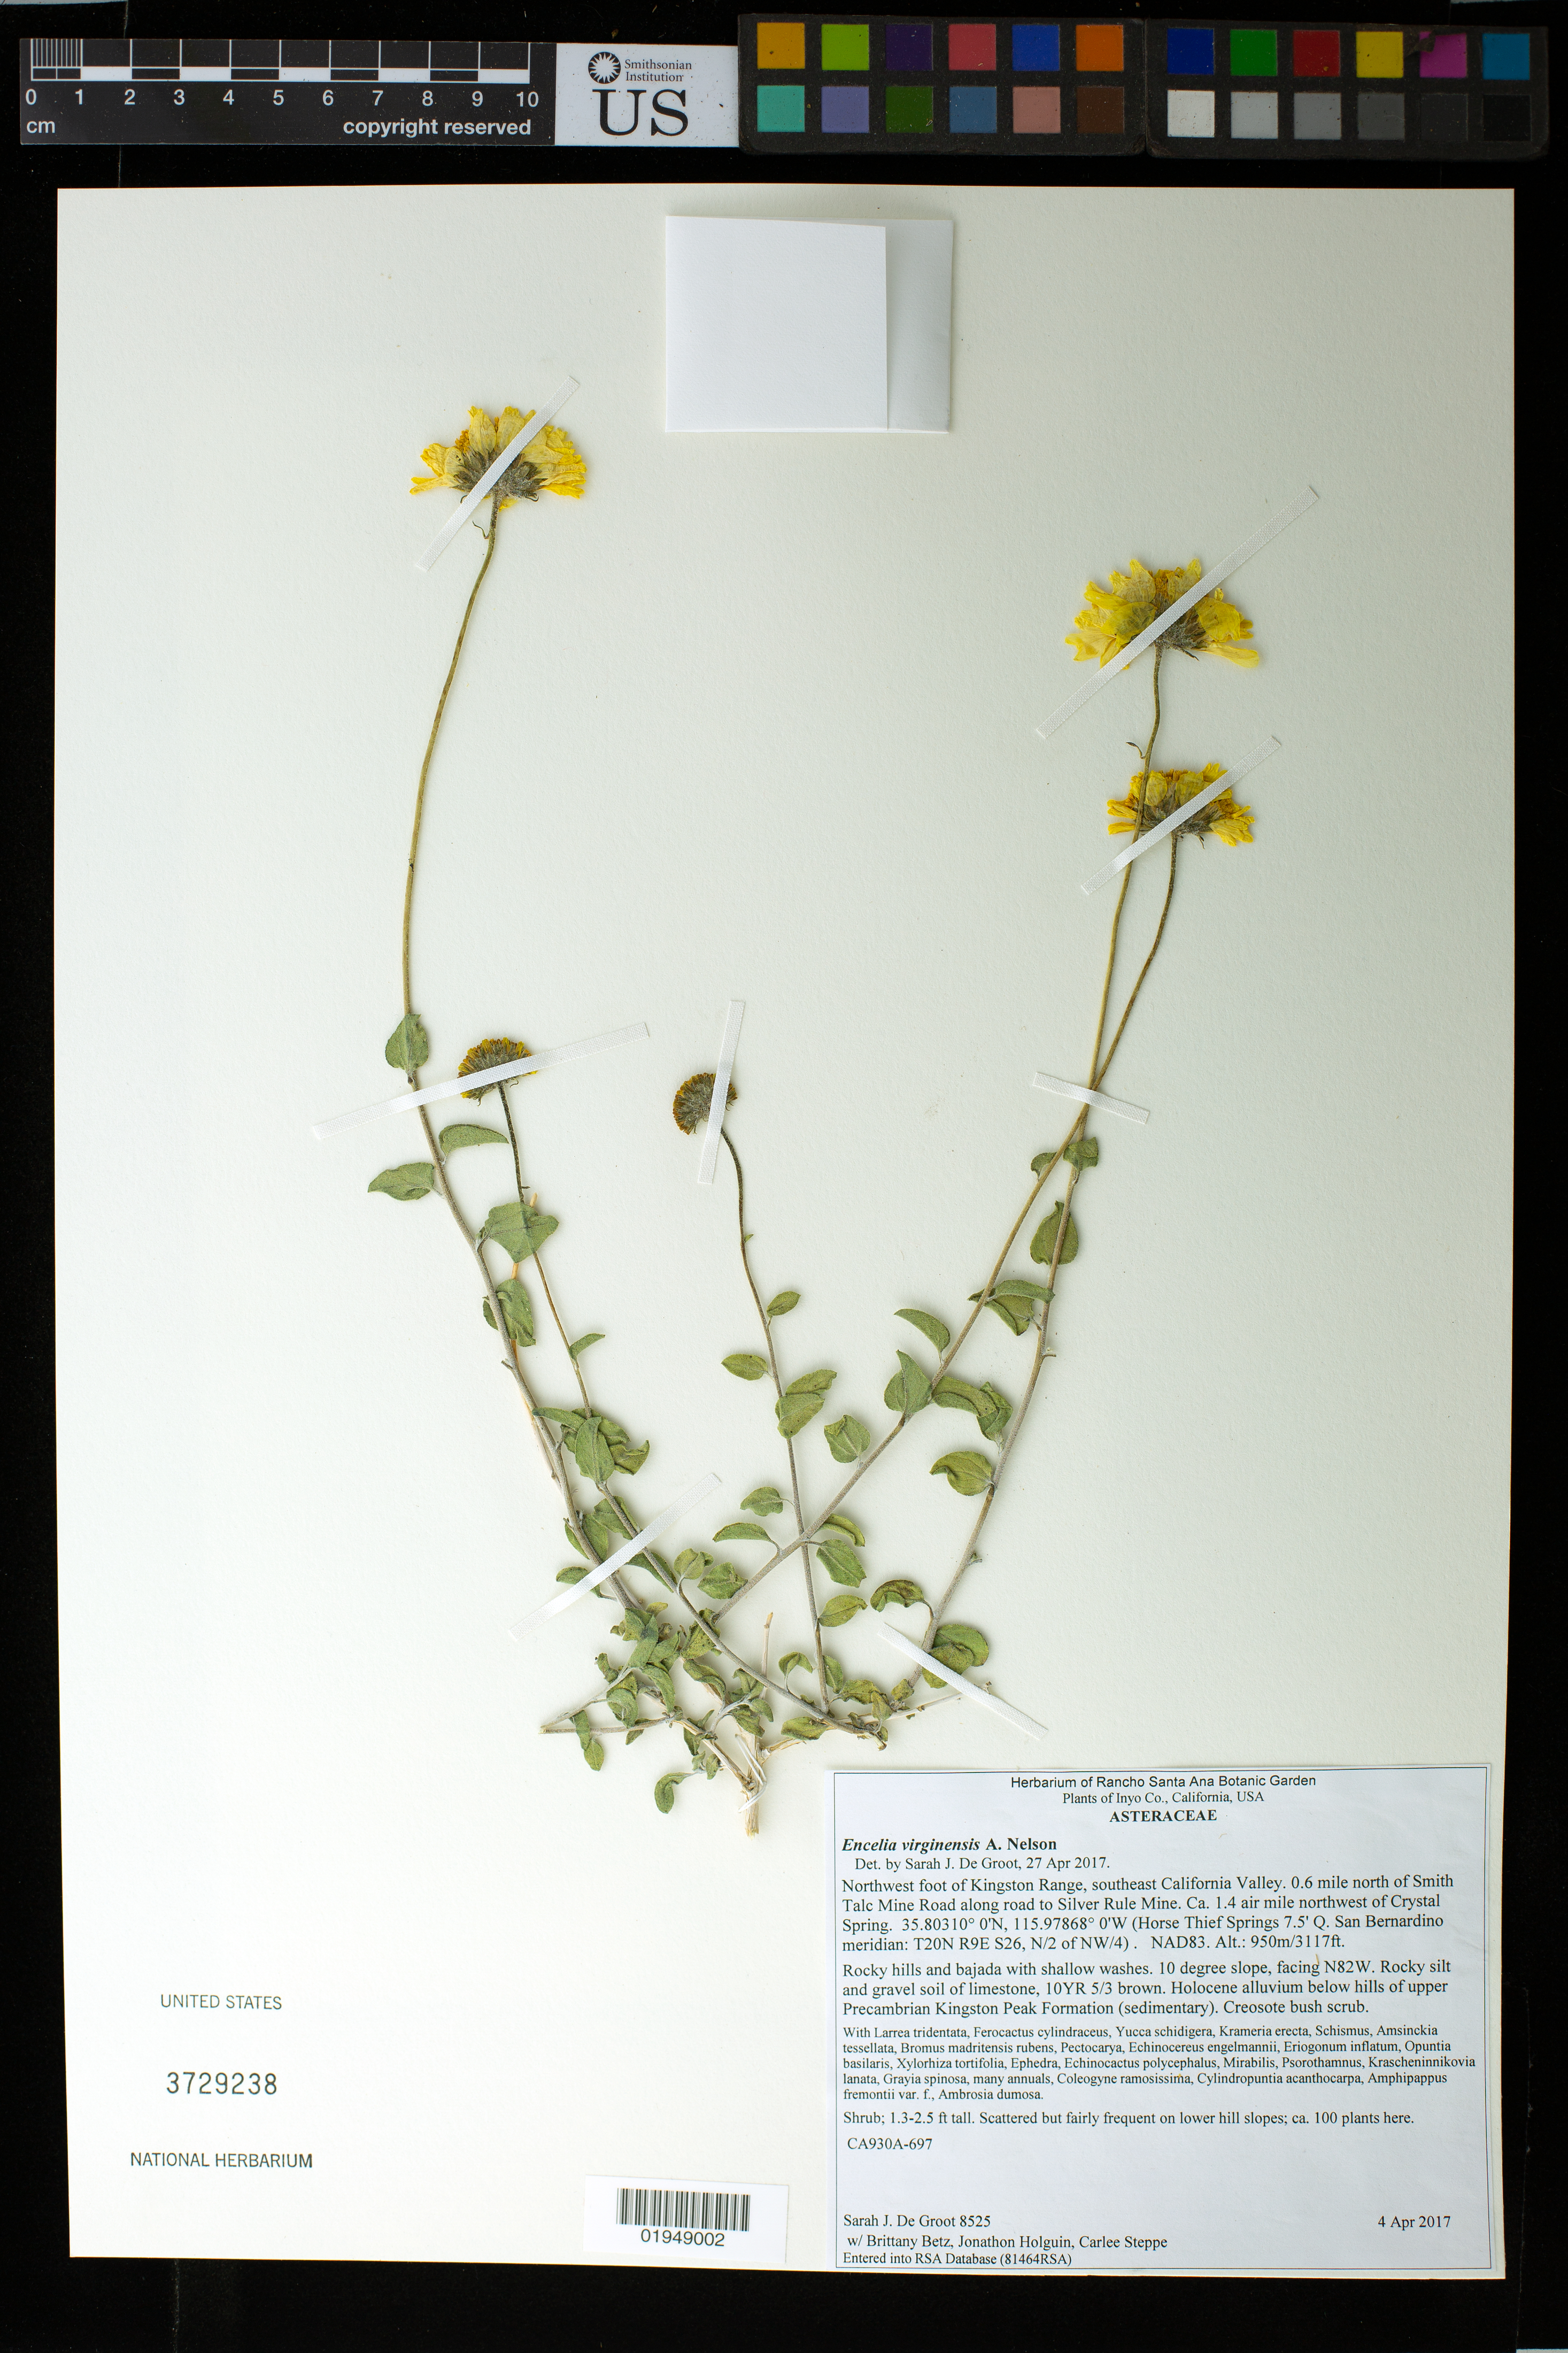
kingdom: Plantae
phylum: Tracheophyta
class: Magnoliopsida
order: Asterales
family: Asteraceae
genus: Encelia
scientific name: Encelia virginensis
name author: A. Nelson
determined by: De Groot, Sarah J.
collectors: S. De Groot, B. Betz, J. Holguin & C. Steppe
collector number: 8525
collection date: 2017-04-04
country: United States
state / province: California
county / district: Inyo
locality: Northwest foot of Kingston Range, southeast California Valley. 0.6 mile north of Smith Talc Mine Road along road to Silver Rule Mine. Ca. 1.4 air mile northwest of Crystal Spring. (Horse Thief Springs 7.5' Q. San Bernardino meridian: T20N R9E S26, N/2 of NW/4). NAD83.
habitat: rocky hills and bajada with shallow washes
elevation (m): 950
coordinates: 35.80310 degrees 0'N, 115.97868 degrees 0'W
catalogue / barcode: US 3729238